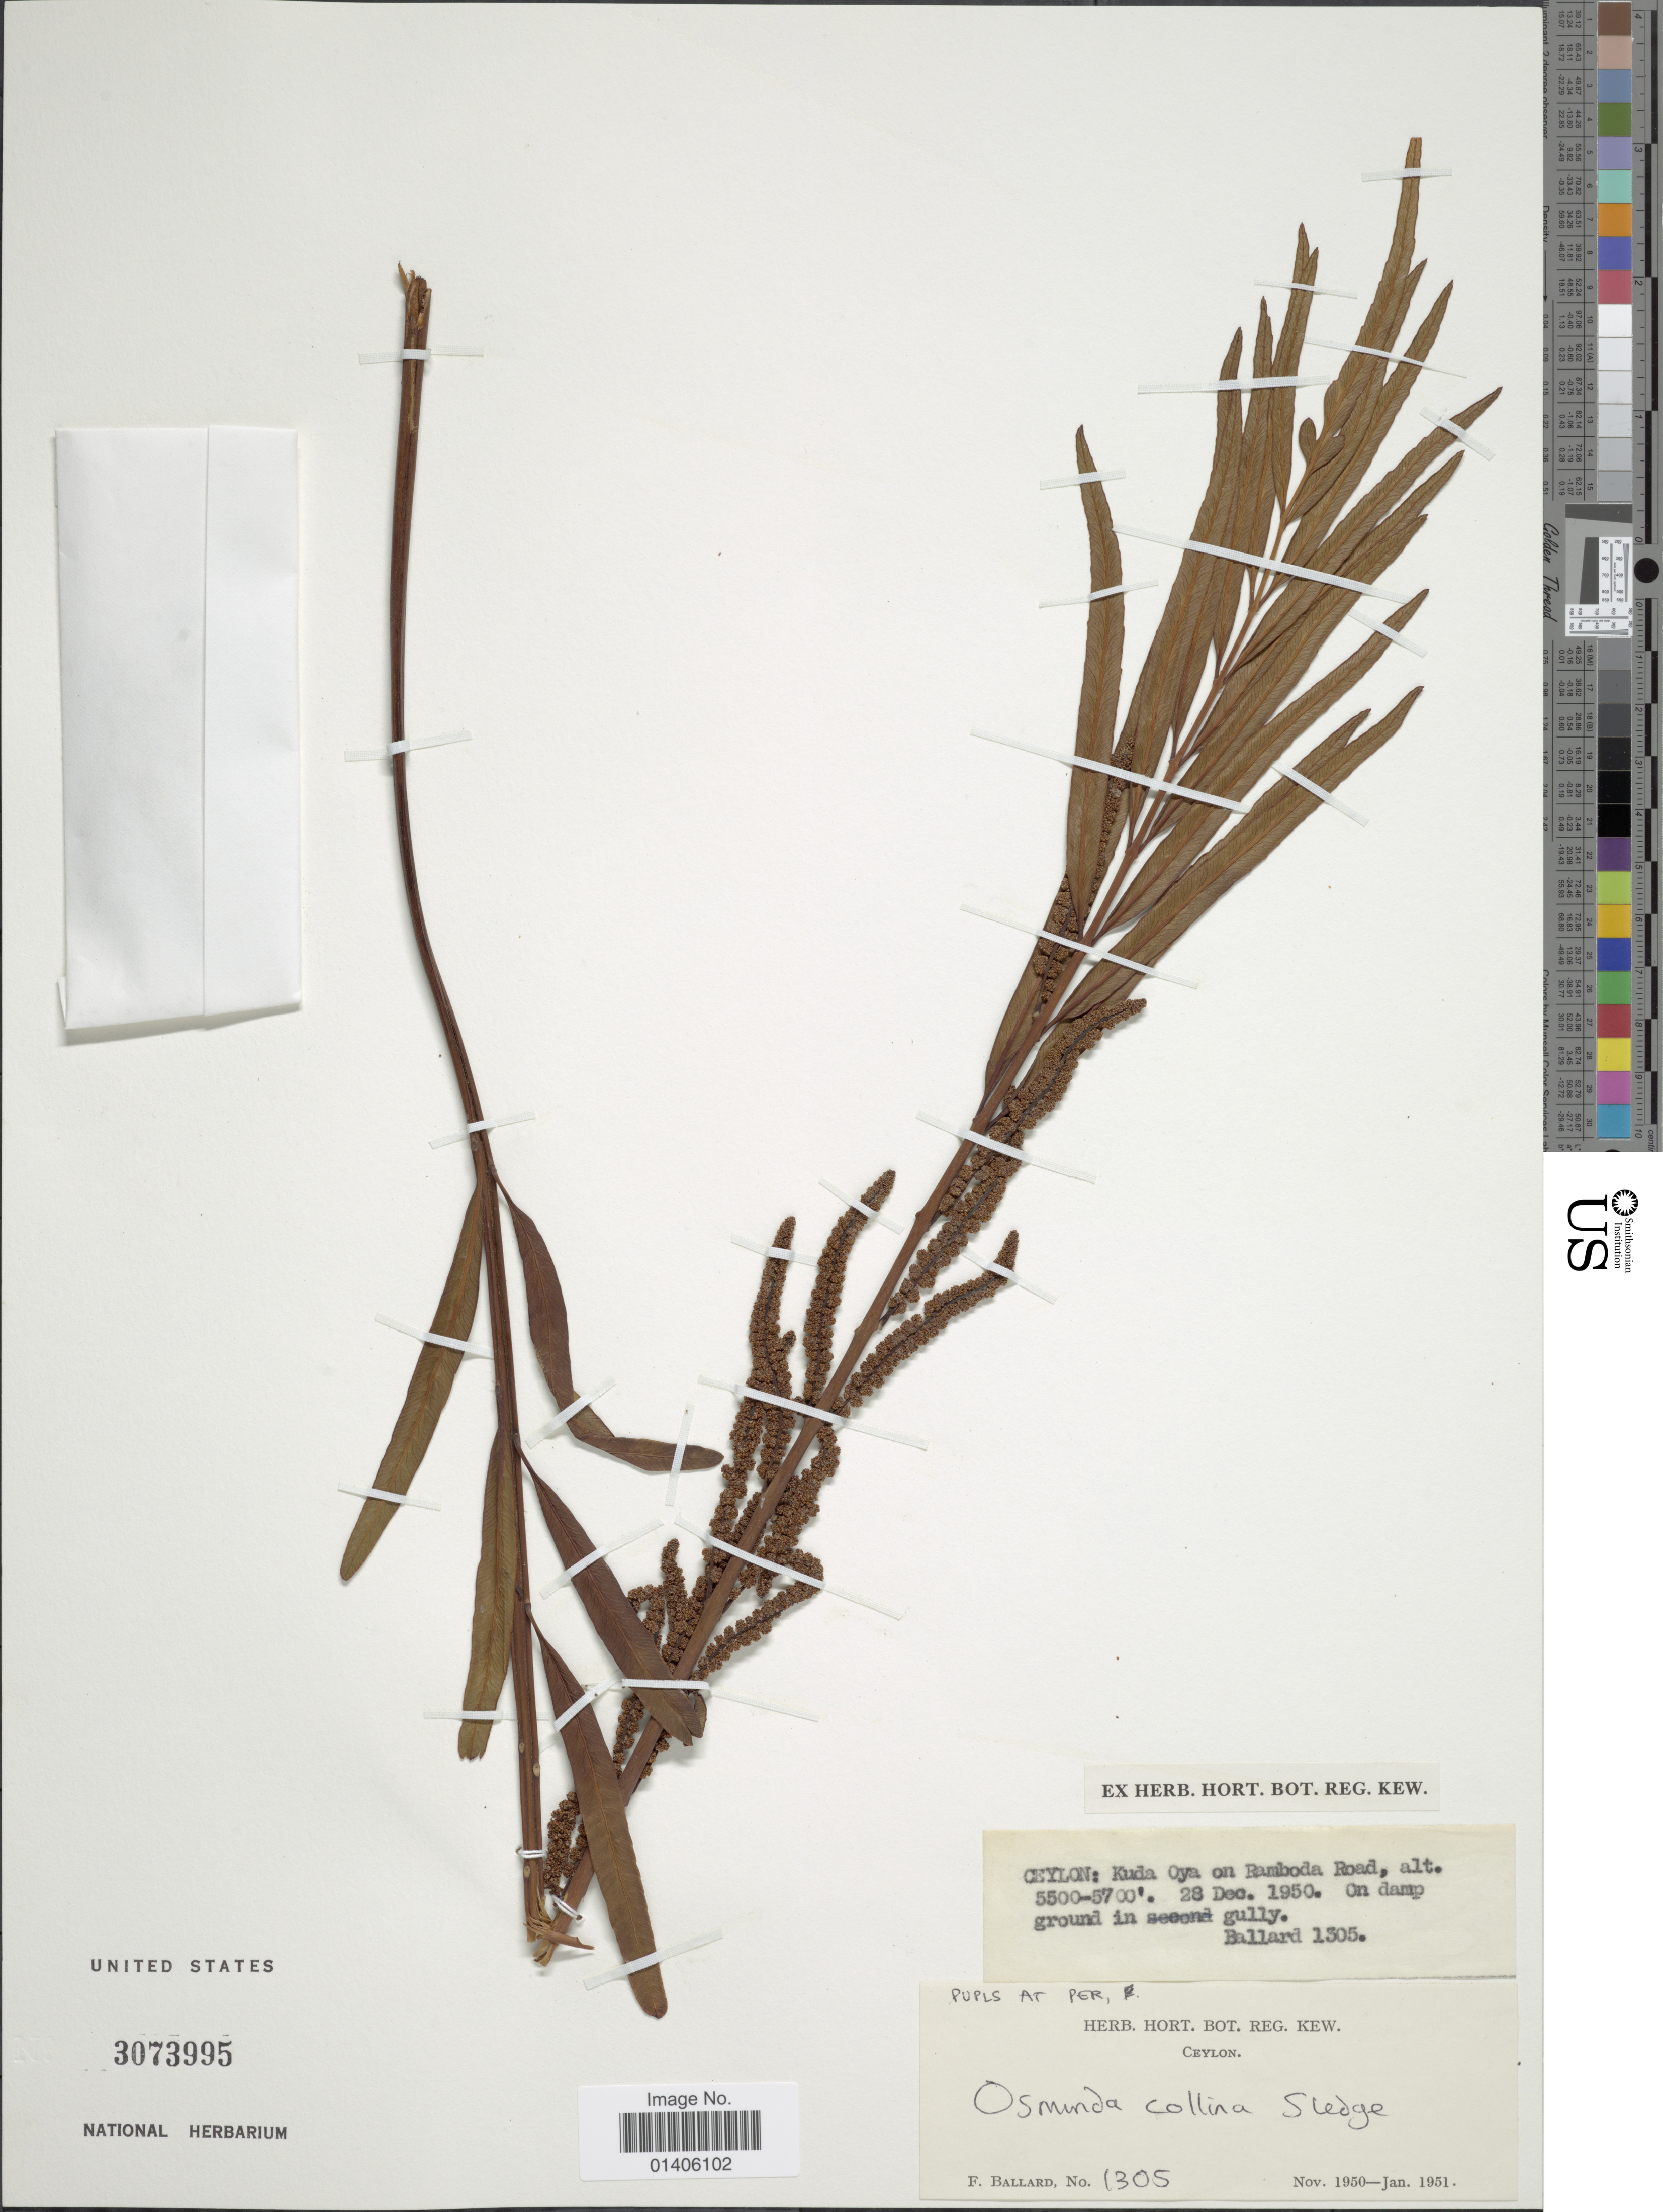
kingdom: Plantae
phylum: Tracheophyta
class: Polypodiopsida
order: Osmundales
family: Osmundaceae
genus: Osmunda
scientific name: Osmunda collina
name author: Sledge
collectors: F. Ballard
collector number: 1305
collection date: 1950-11/1951-01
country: Sri Lanka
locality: Ceylon: Kuda Oya on Ramboda Road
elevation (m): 1676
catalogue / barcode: US 3073995